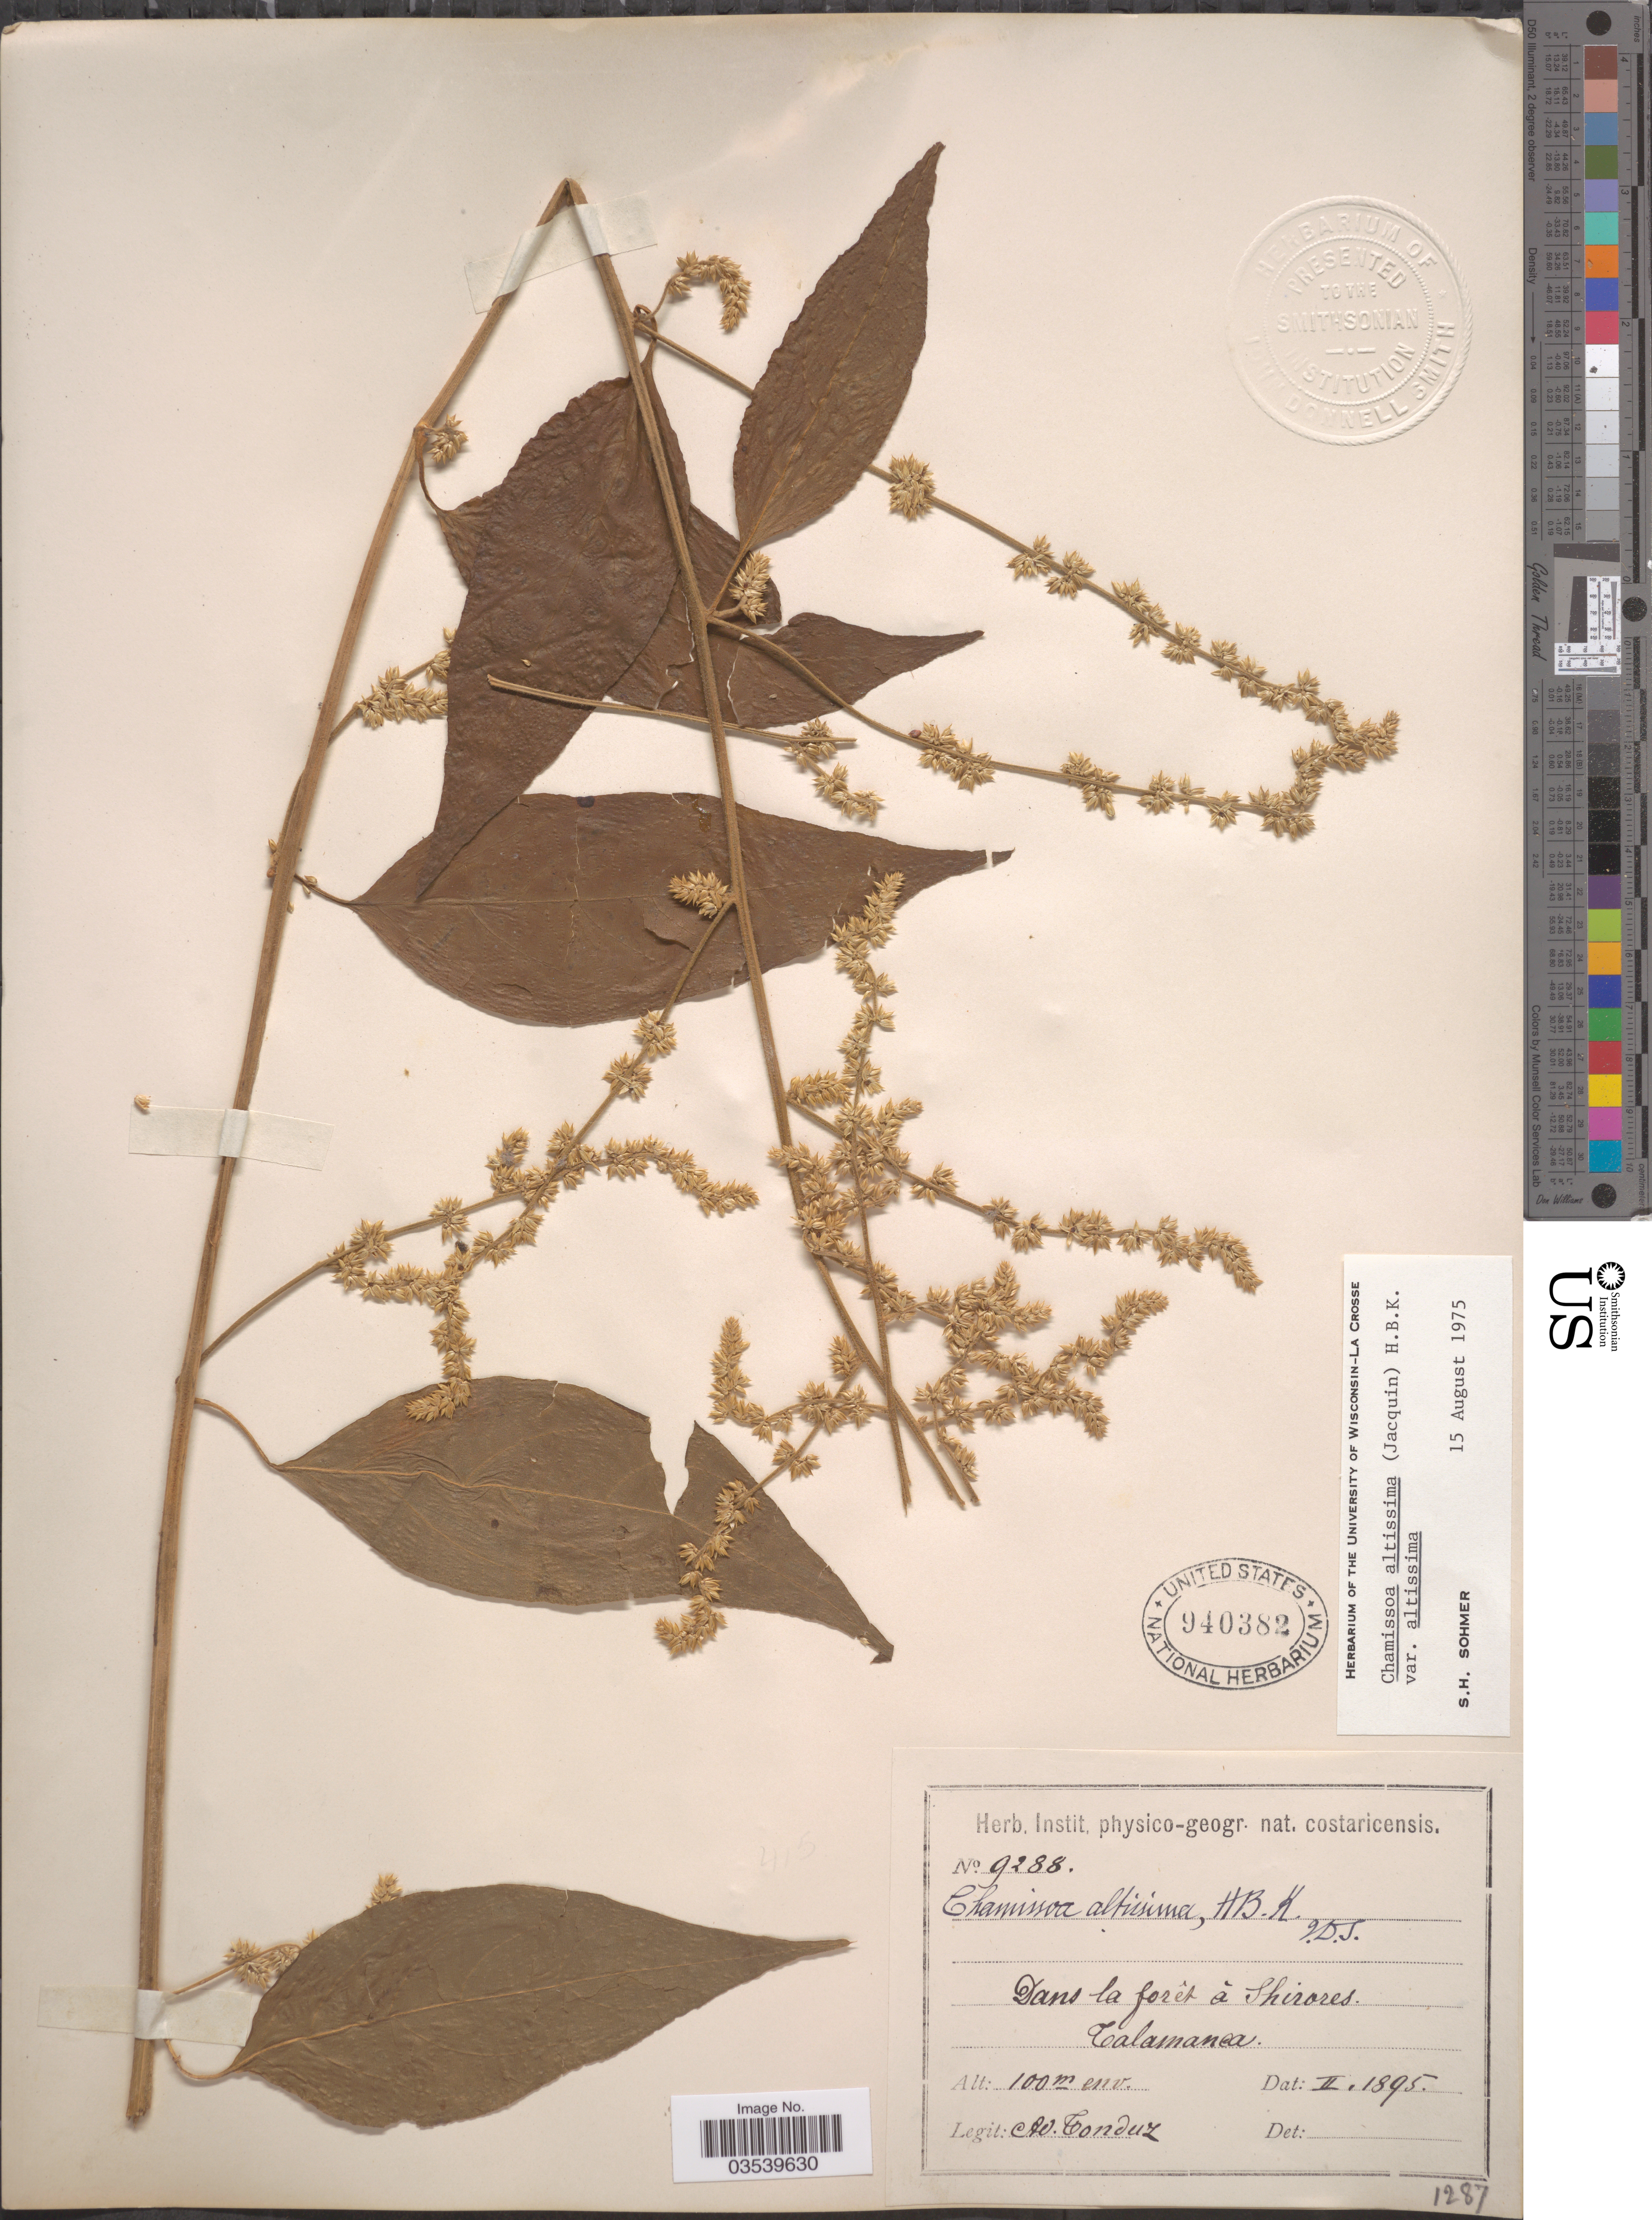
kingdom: Plantae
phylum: Tracheophyta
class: Magnoliopsida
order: Caryophyllales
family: Amaranthaceae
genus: Chamissoa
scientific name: Chamissoa altissima var. altissima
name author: (Jacq.) Kunth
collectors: A. Tonduz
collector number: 9288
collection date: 1895-02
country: Costa Rica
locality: Dans la forêt á Shirores Talamanca.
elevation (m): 100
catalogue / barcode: US 940382